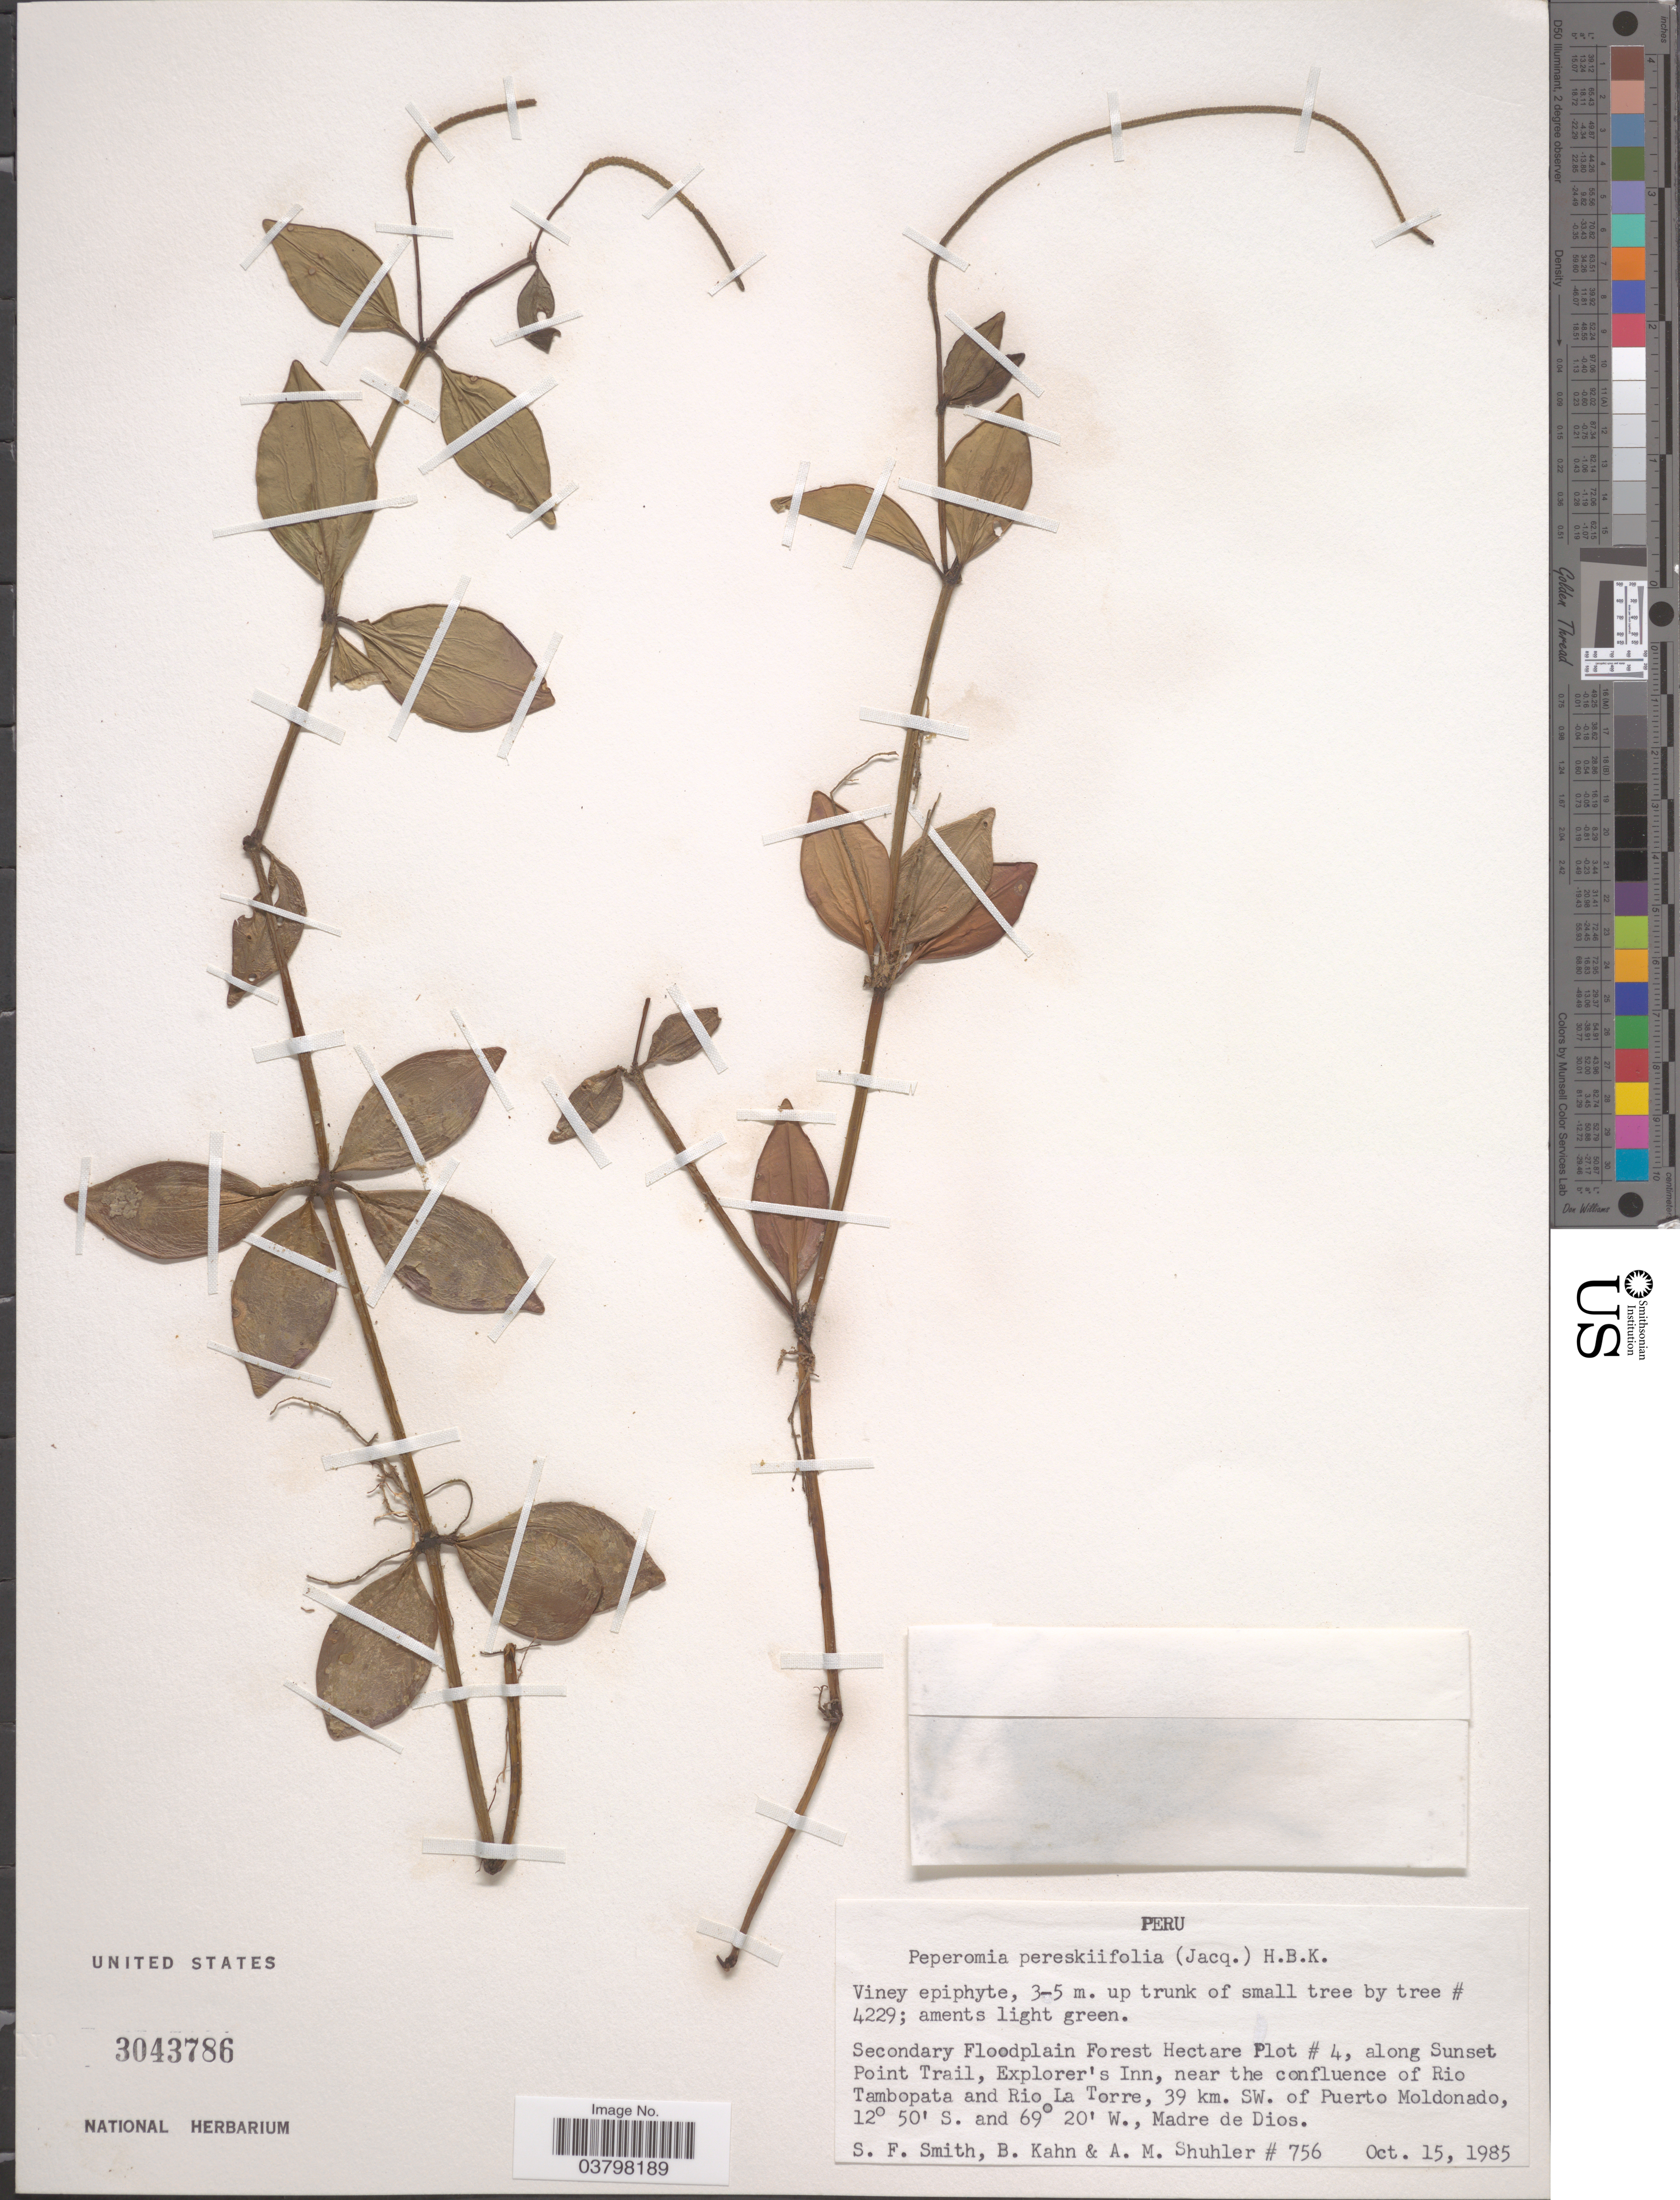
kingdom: Plantae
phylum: Tracheophyta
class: Magnoliopsida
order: Piperales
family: Piperaceae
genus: Peperomia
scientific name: Peperomia pereskiifolia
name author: (Jacq.) Kunth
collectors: S.F. Smith, B. Kahn & A. Shuhler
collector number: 756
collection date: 1985-10-15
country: Peru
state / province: Madre de Dios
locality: Secondary Floodplain Forest Hectare Plot # 4, along Sunset Point Trail, Explorer's Inn, near the confluence of Rio Tambopata and Rio La Torre, 39 km. SW. of Puerto Moldonado.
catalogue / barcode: US 3043786